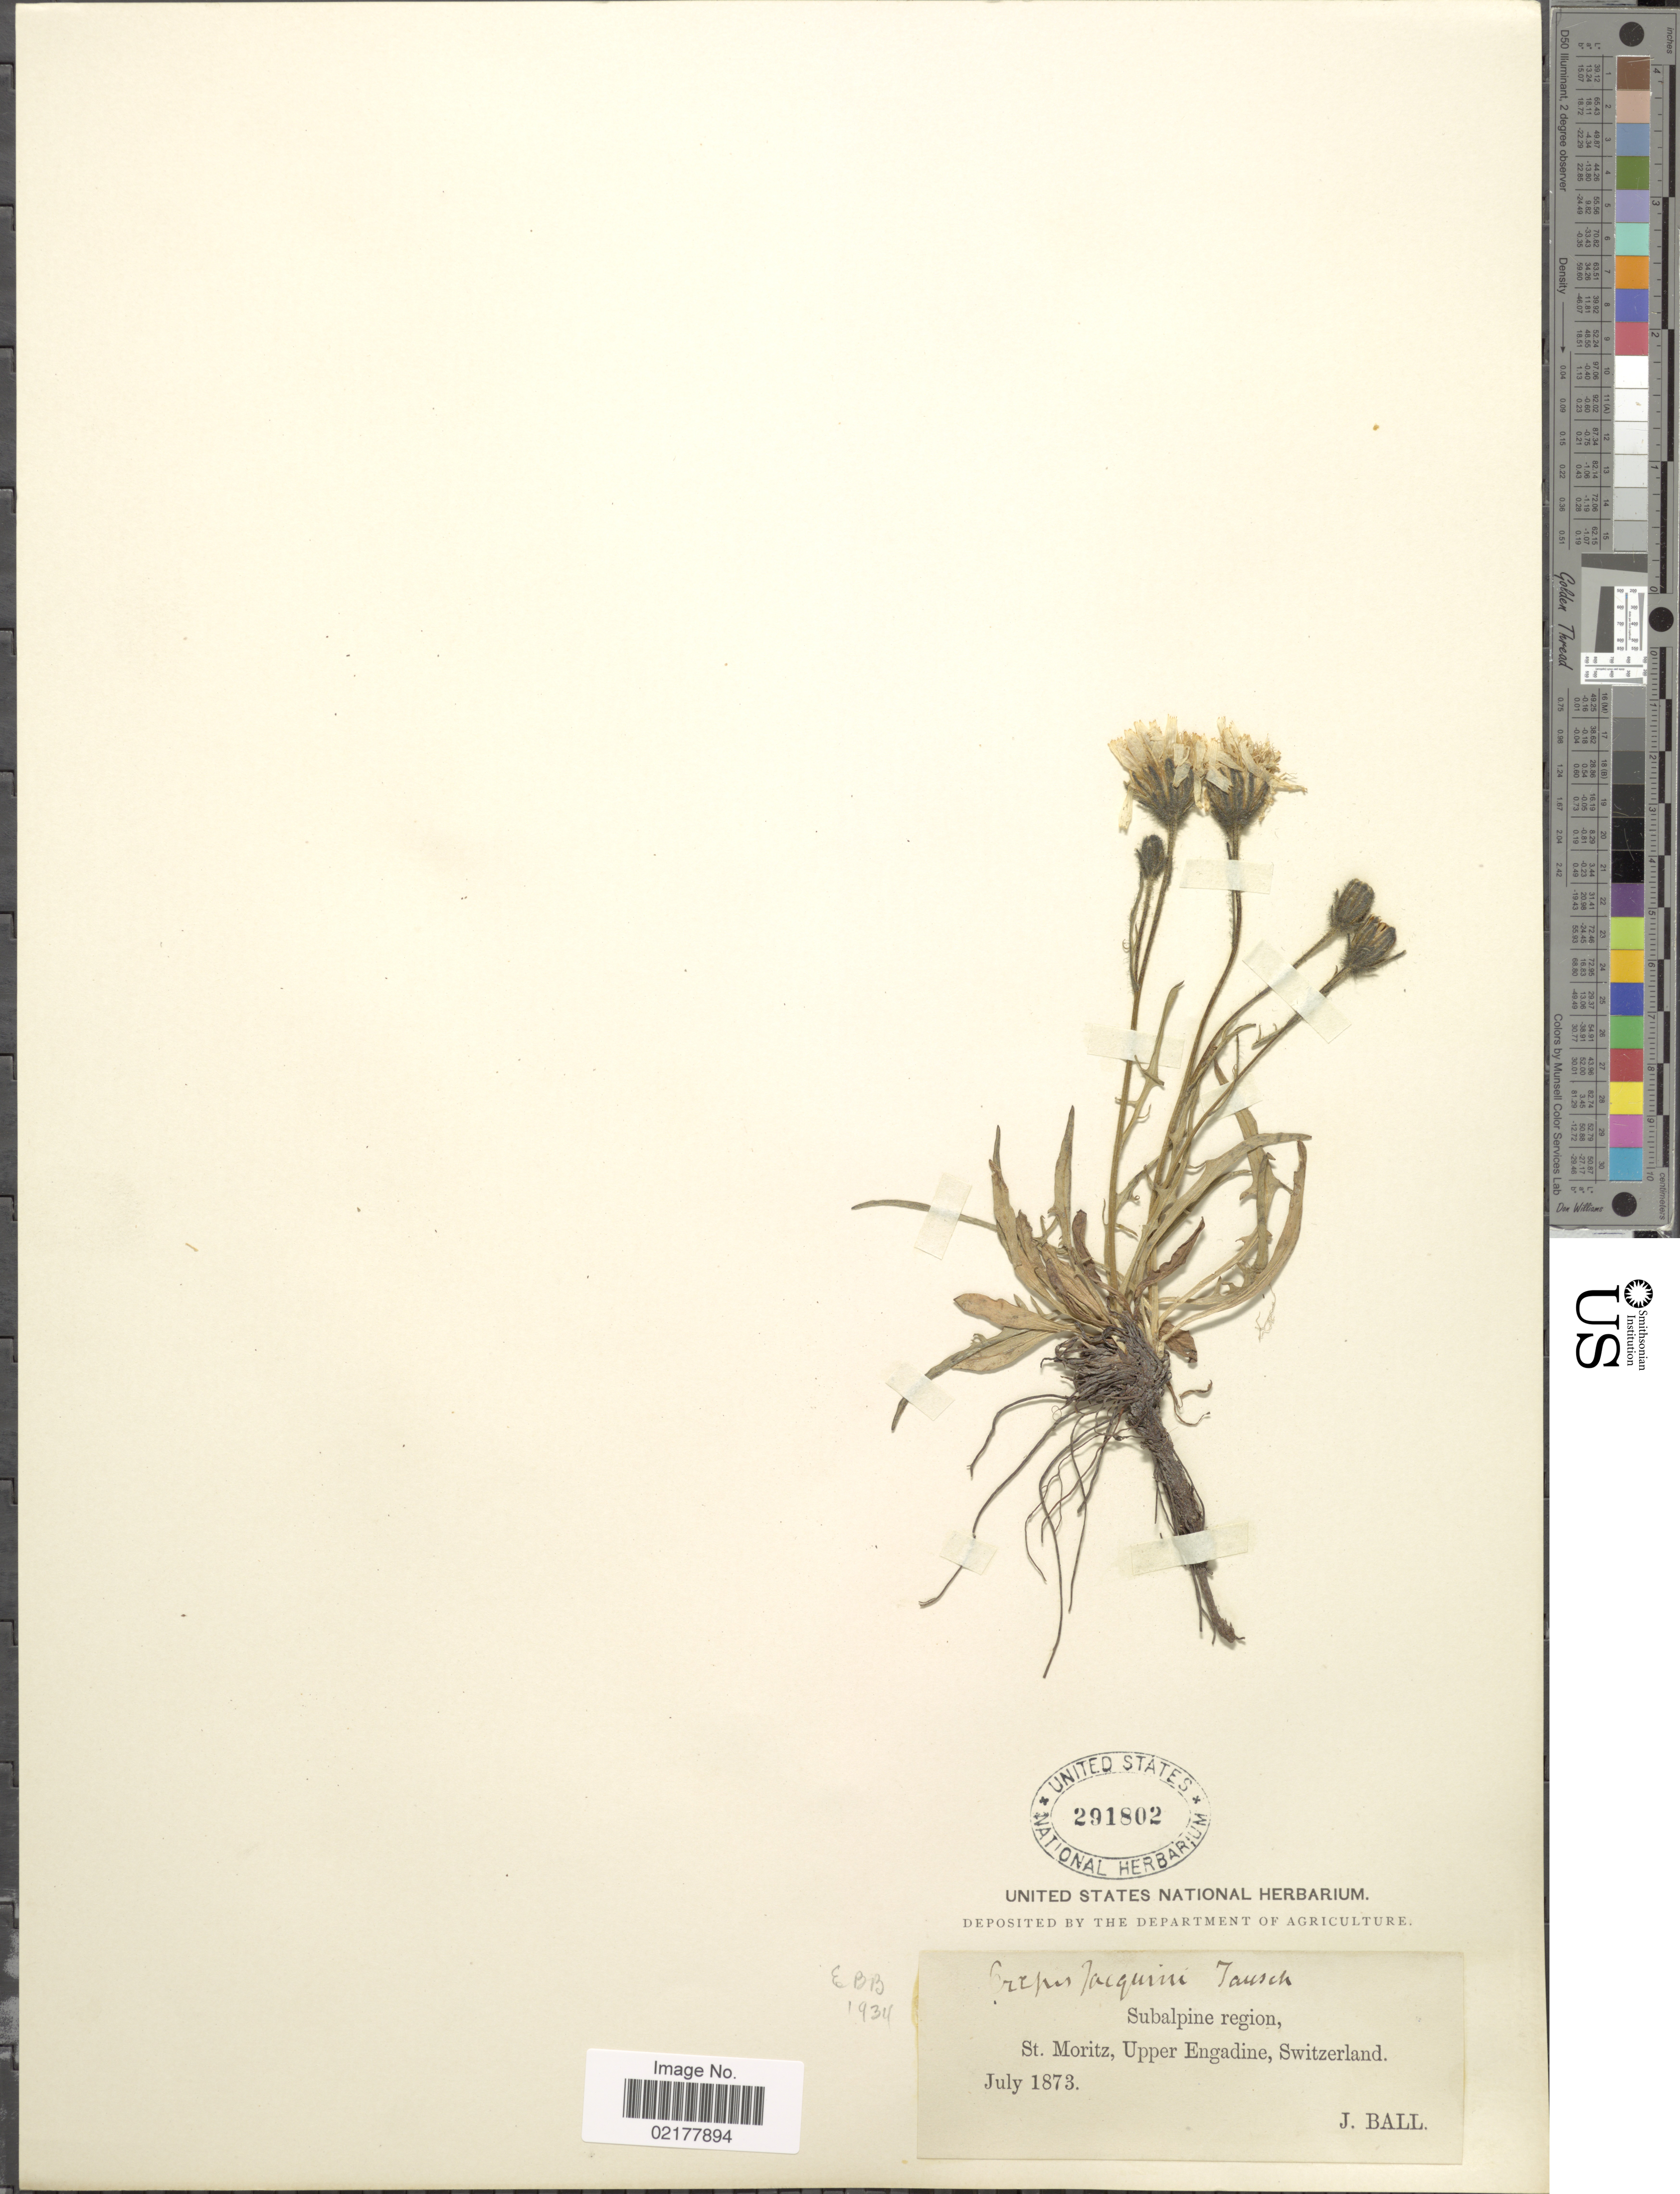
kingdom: Plantae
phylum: Tracheophyta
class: Magnoliopsida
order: Asterales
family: Asteraceae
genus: Crepis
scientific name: Crepis jacquinii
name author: Tausch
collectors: J. Ball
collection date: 1873-07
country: Switzerland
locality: St. Moritz, Upper Engadine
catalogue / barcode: US 291802